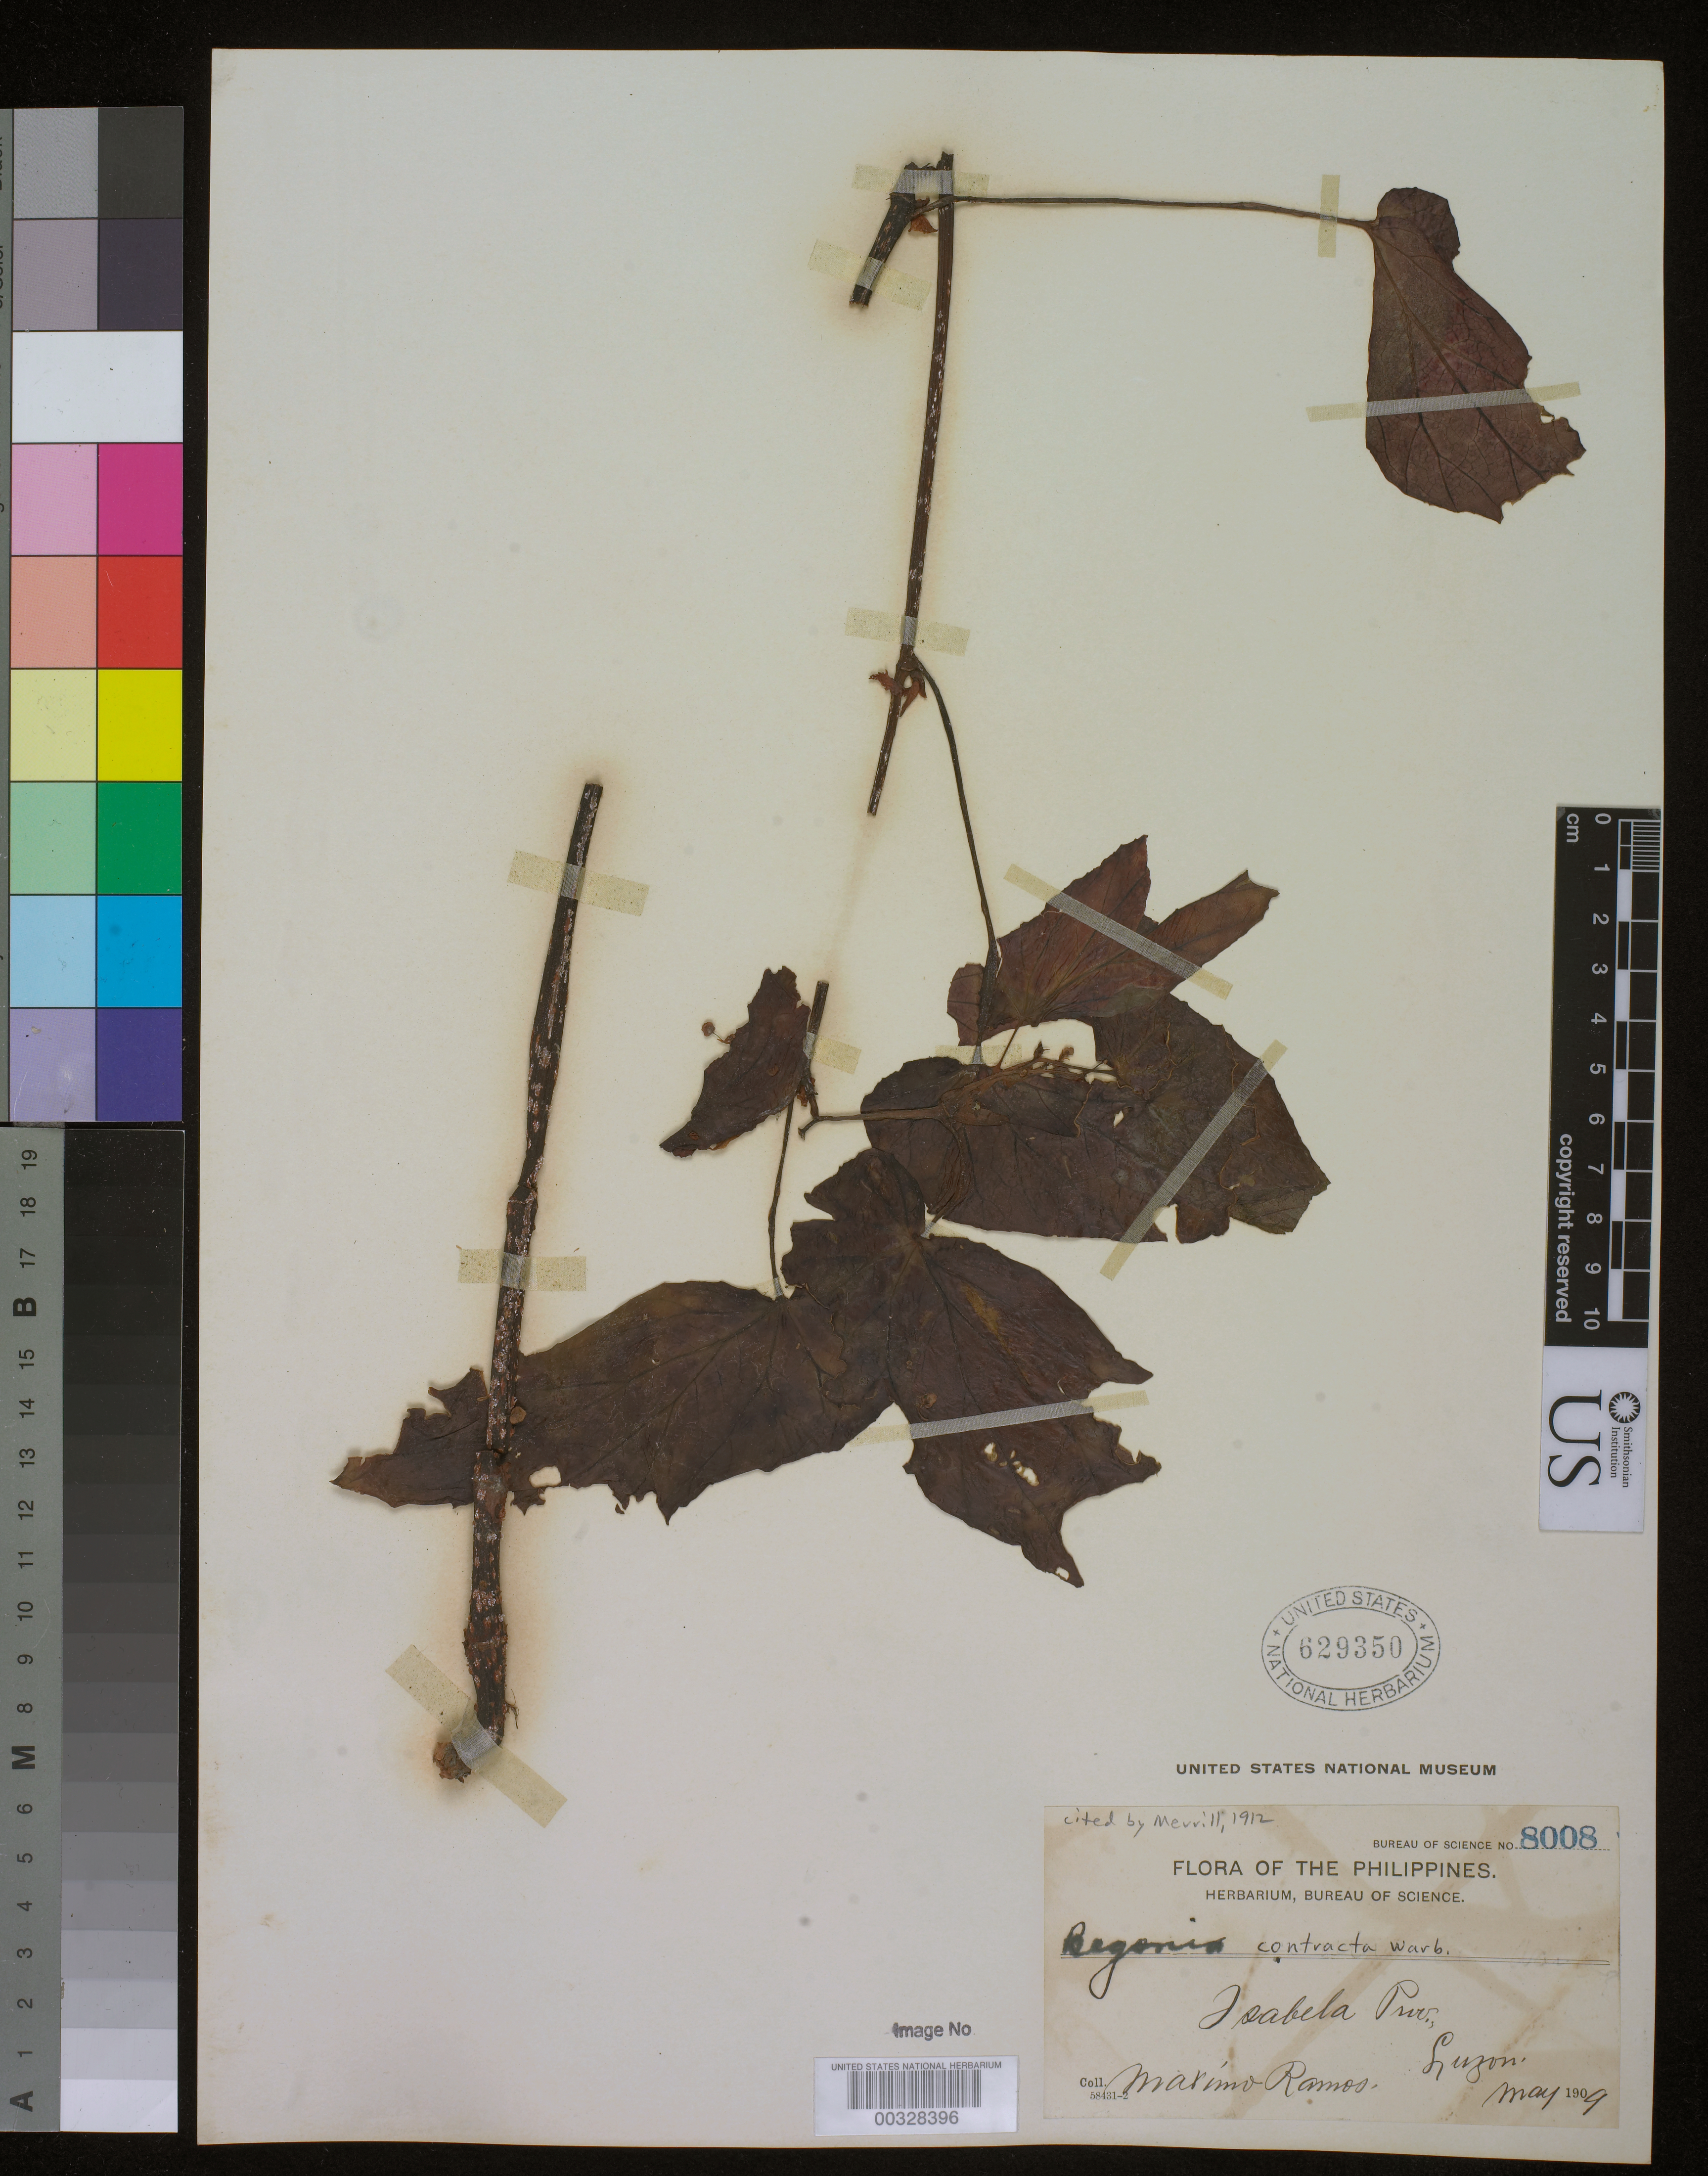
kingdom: Plantae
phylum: Tracheophyta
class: Magnoliopsida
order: Cucurbitales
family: Begoniaceae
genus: Begonia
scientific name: Begonia contracta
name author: Warb.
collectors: M. Ramos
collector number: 8008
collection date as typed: May 1909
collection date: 1909-05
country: Philippines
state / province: Cagayan Valley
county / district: Isabela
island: Luzon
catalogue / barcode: US 629350